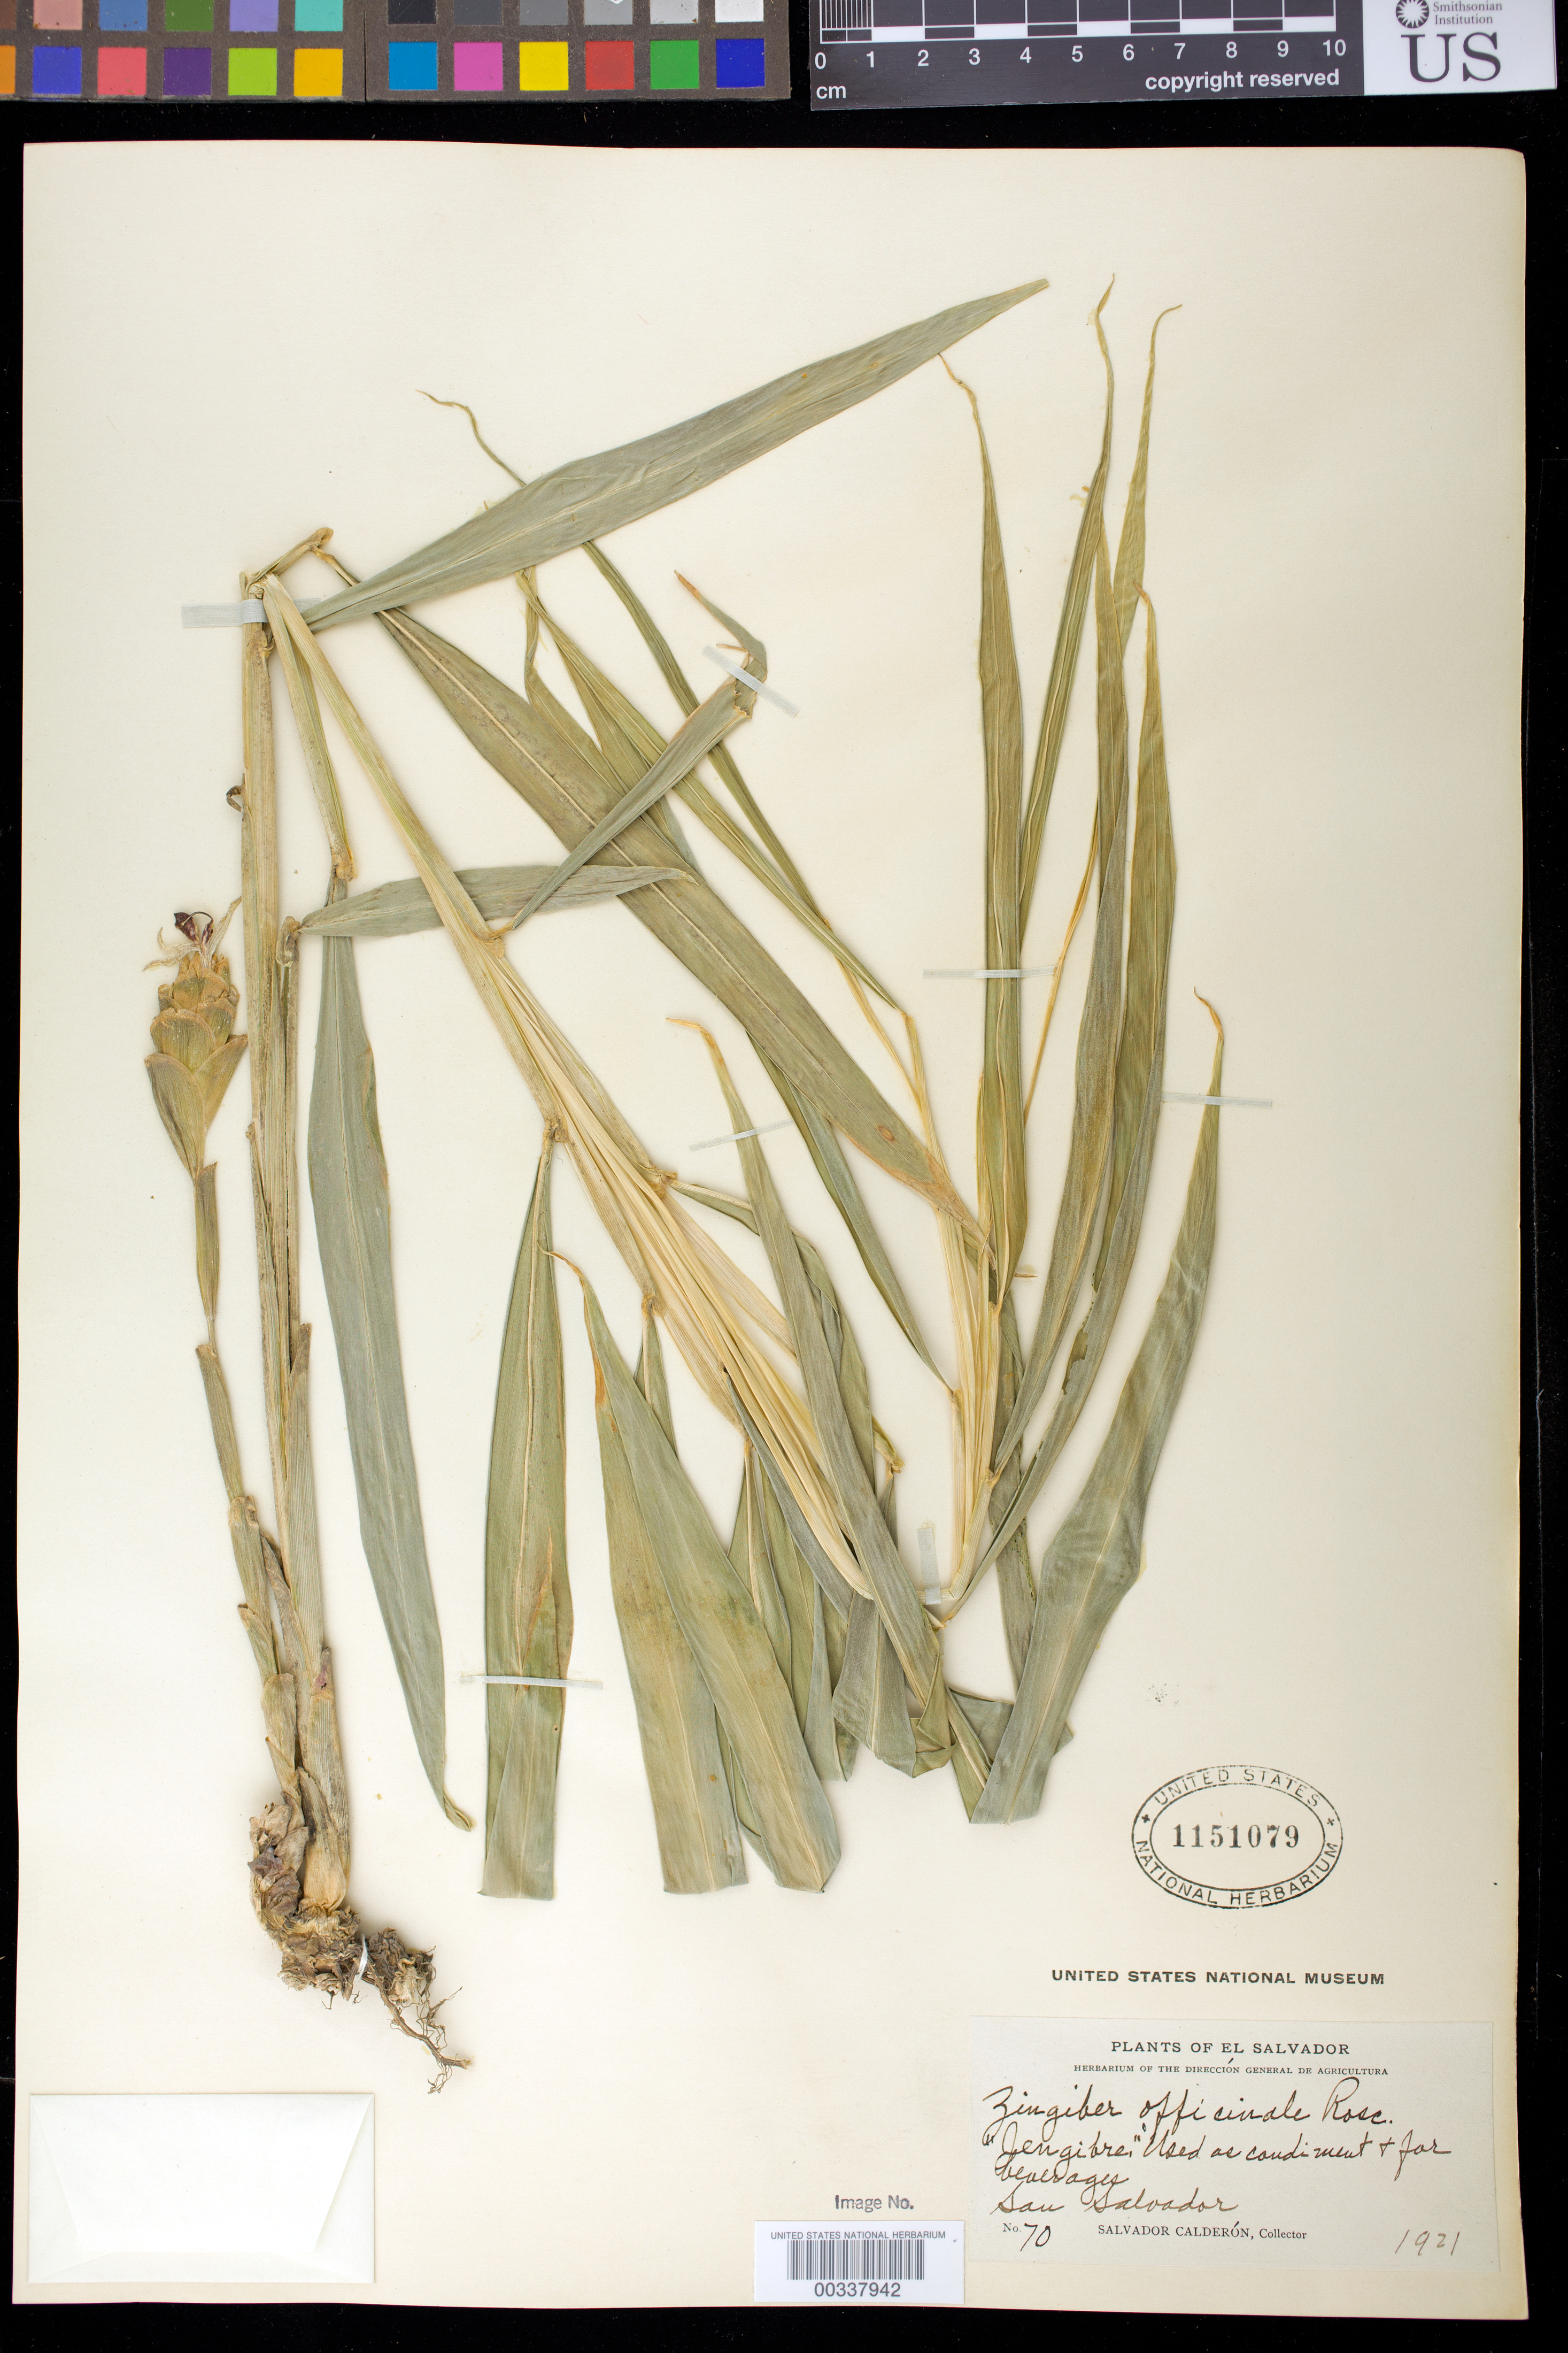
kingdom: Plantae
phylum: Tracheophyta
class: Liliopsida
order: Zingiberales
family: Zingiberaceae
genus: Zingiber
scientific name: Zingiber officinale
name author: Roscoe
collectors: S. Calderón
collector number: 70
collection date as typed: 1921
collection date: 1921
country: El Salvador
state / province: San Salvador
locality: San salvador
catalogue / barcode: US 1151079